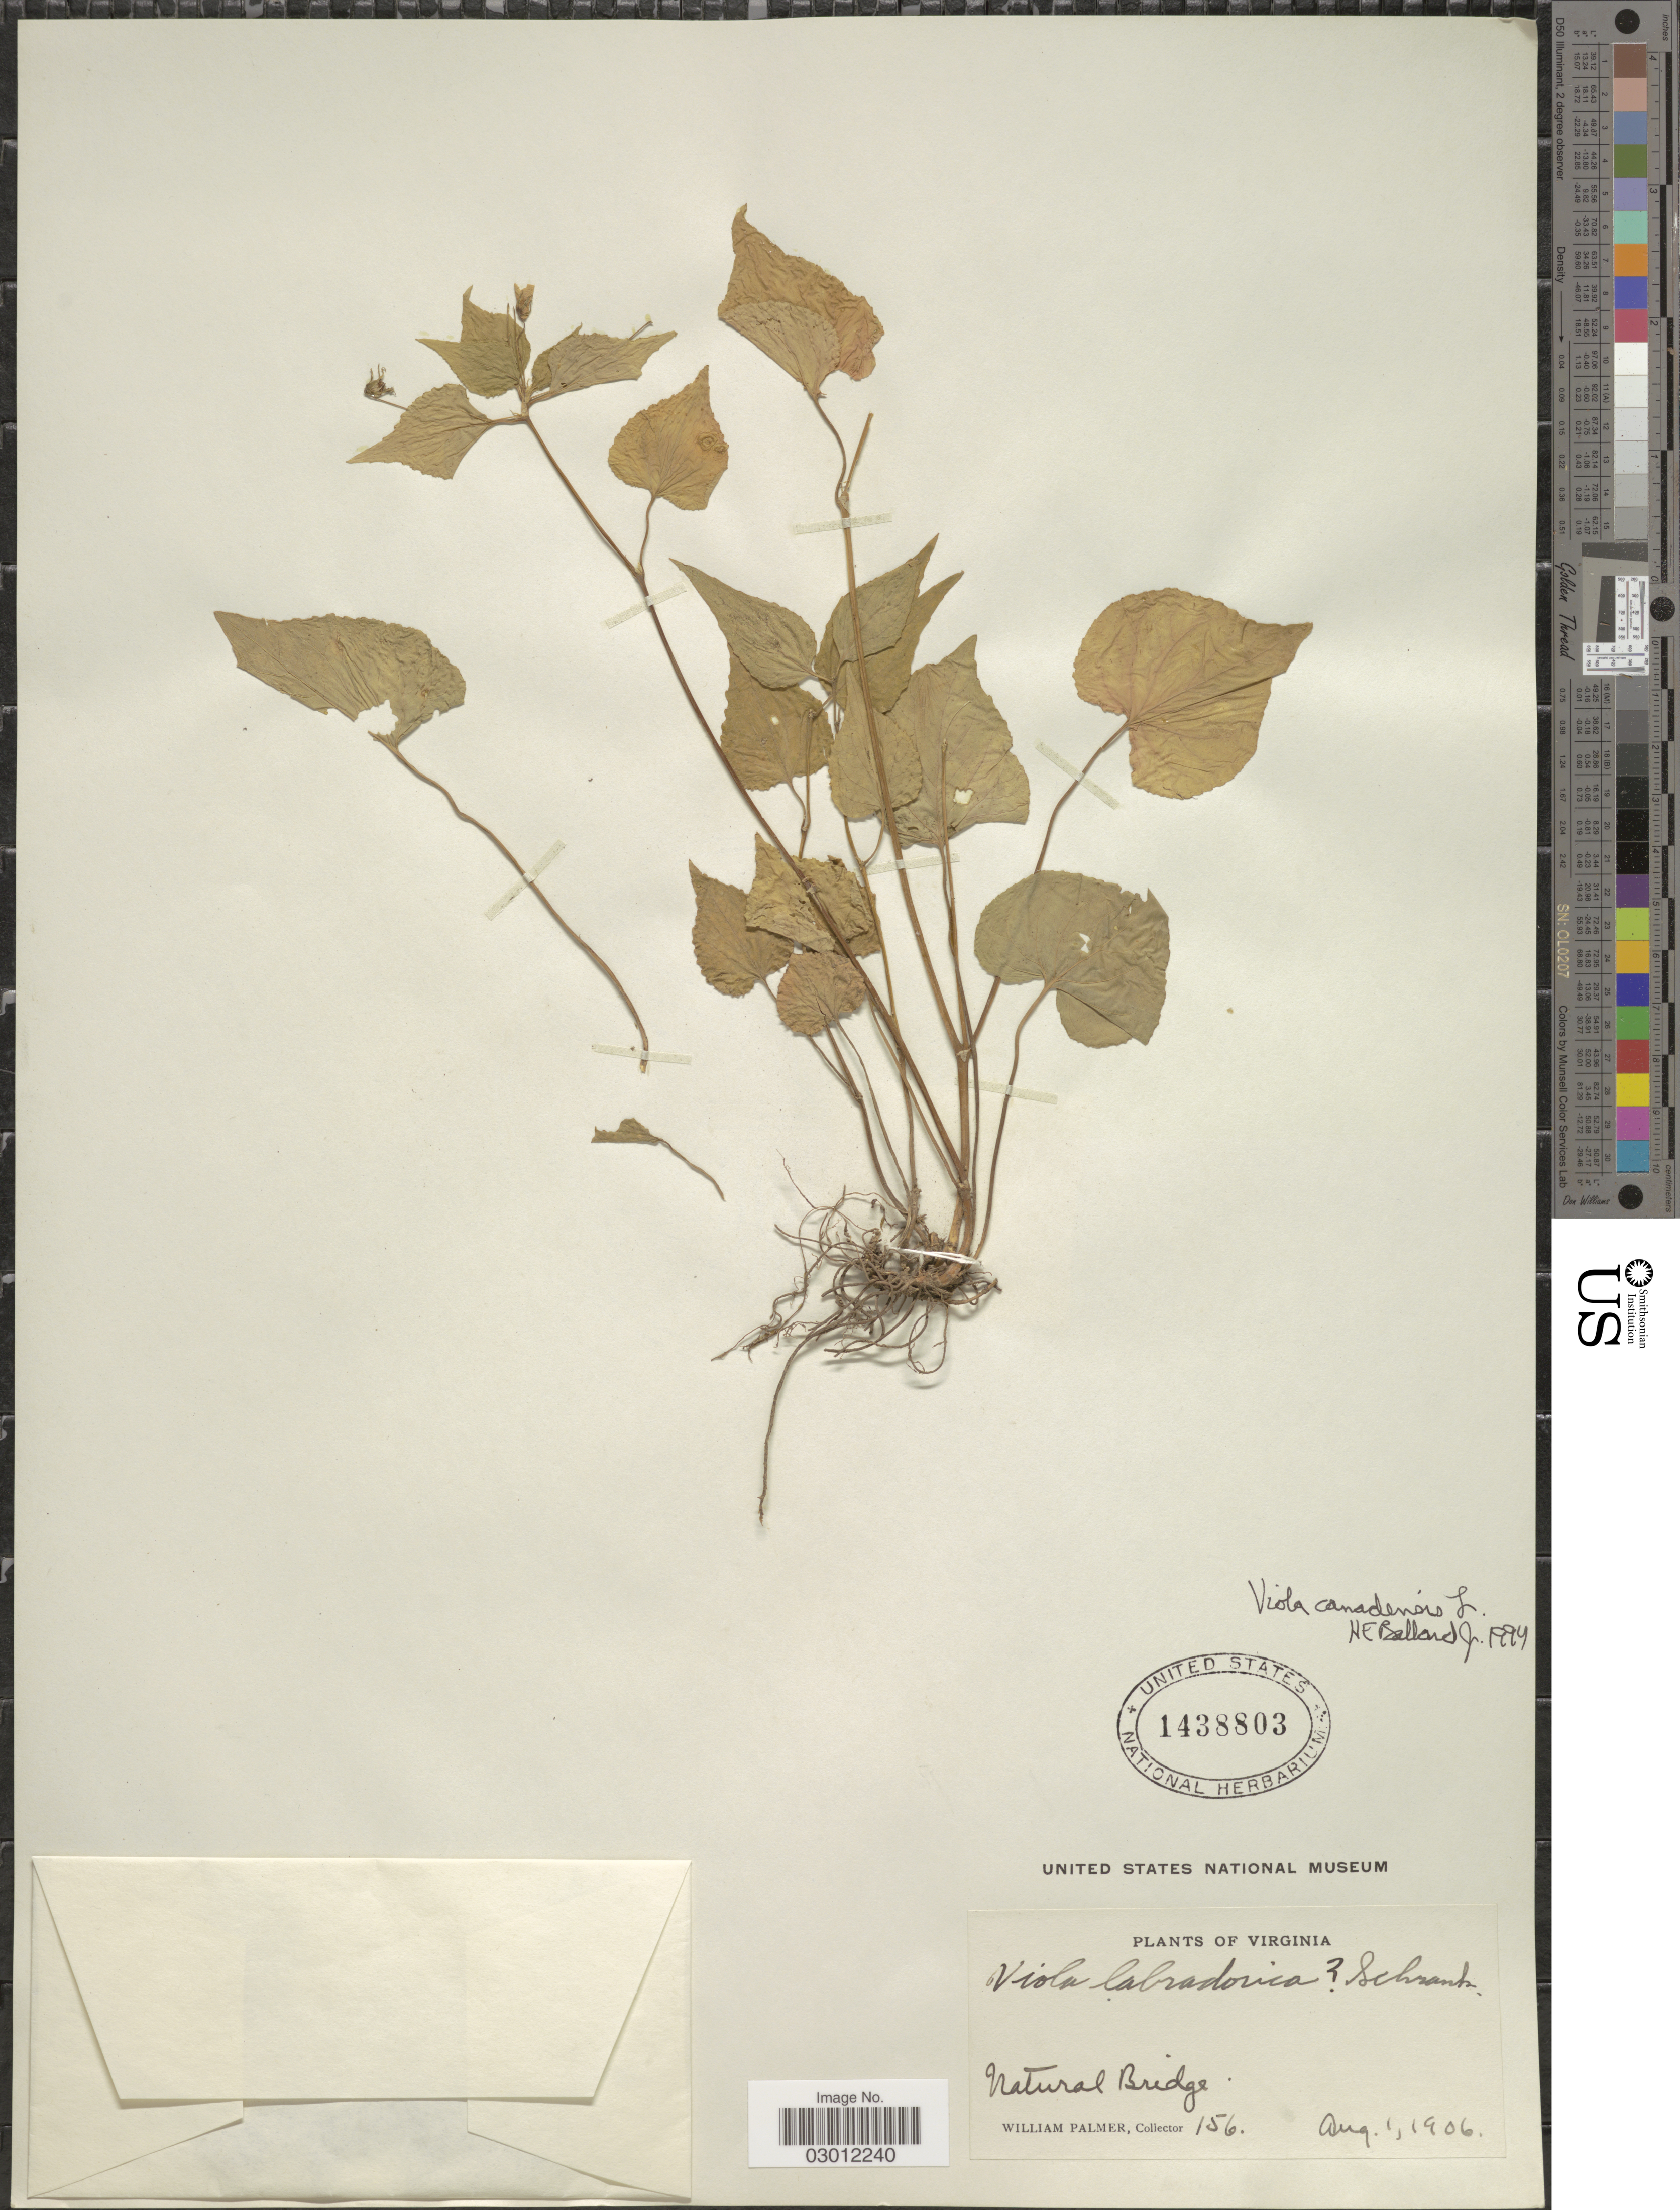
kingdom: Plantae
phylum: Tracheophyta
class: Magnoliopsida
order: Malpighiales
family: Violaceae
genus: Viola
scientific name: Viola canadensis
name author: L.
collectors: W. Palmer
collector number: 156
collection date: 1906-08-01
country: United States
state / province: Virginia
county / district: Rockbridge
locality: Natural Bridge.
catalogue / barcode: US 1438803